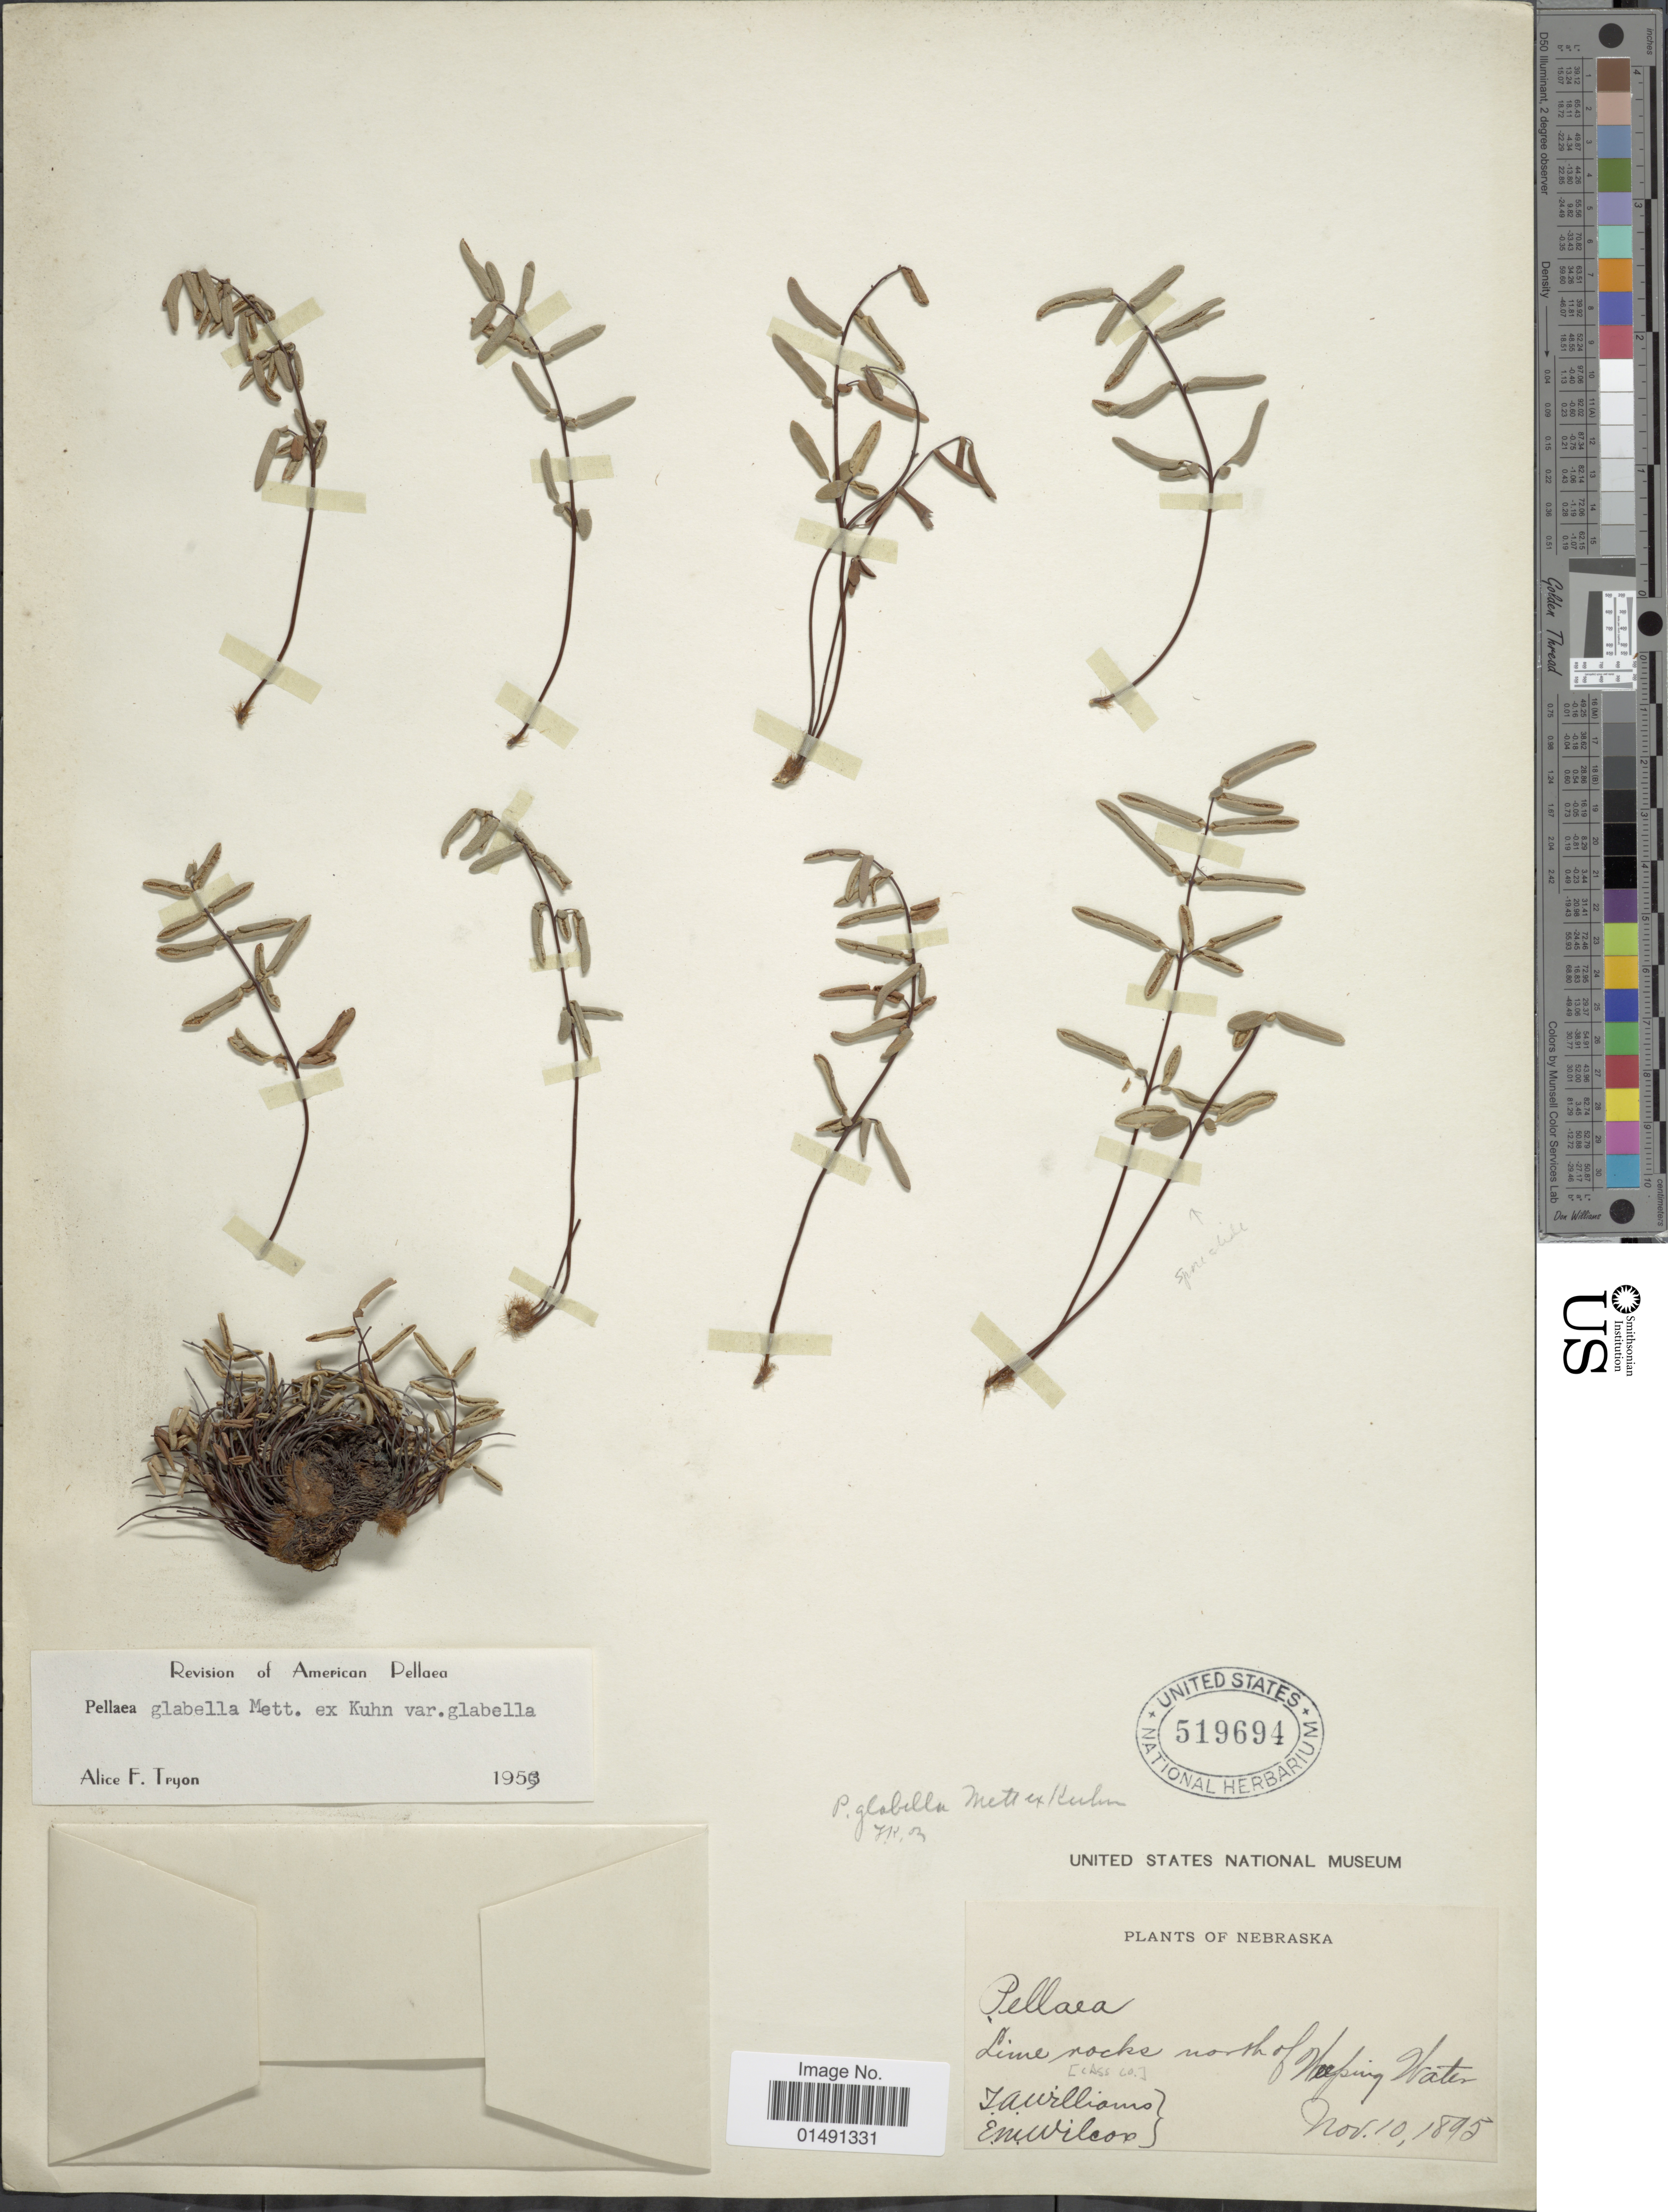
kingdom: Plantae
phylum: Tracheophyta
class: Polypodiopsida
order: Polypodiales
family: Pteridaceae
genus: Pellaea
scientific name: Pellaea glabella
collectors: J. A. Williams & E. Wilcox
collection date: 1895-11-10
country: United States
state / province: Nebraska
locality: Lime rocks north of Weeping Water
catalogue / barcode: US 519694